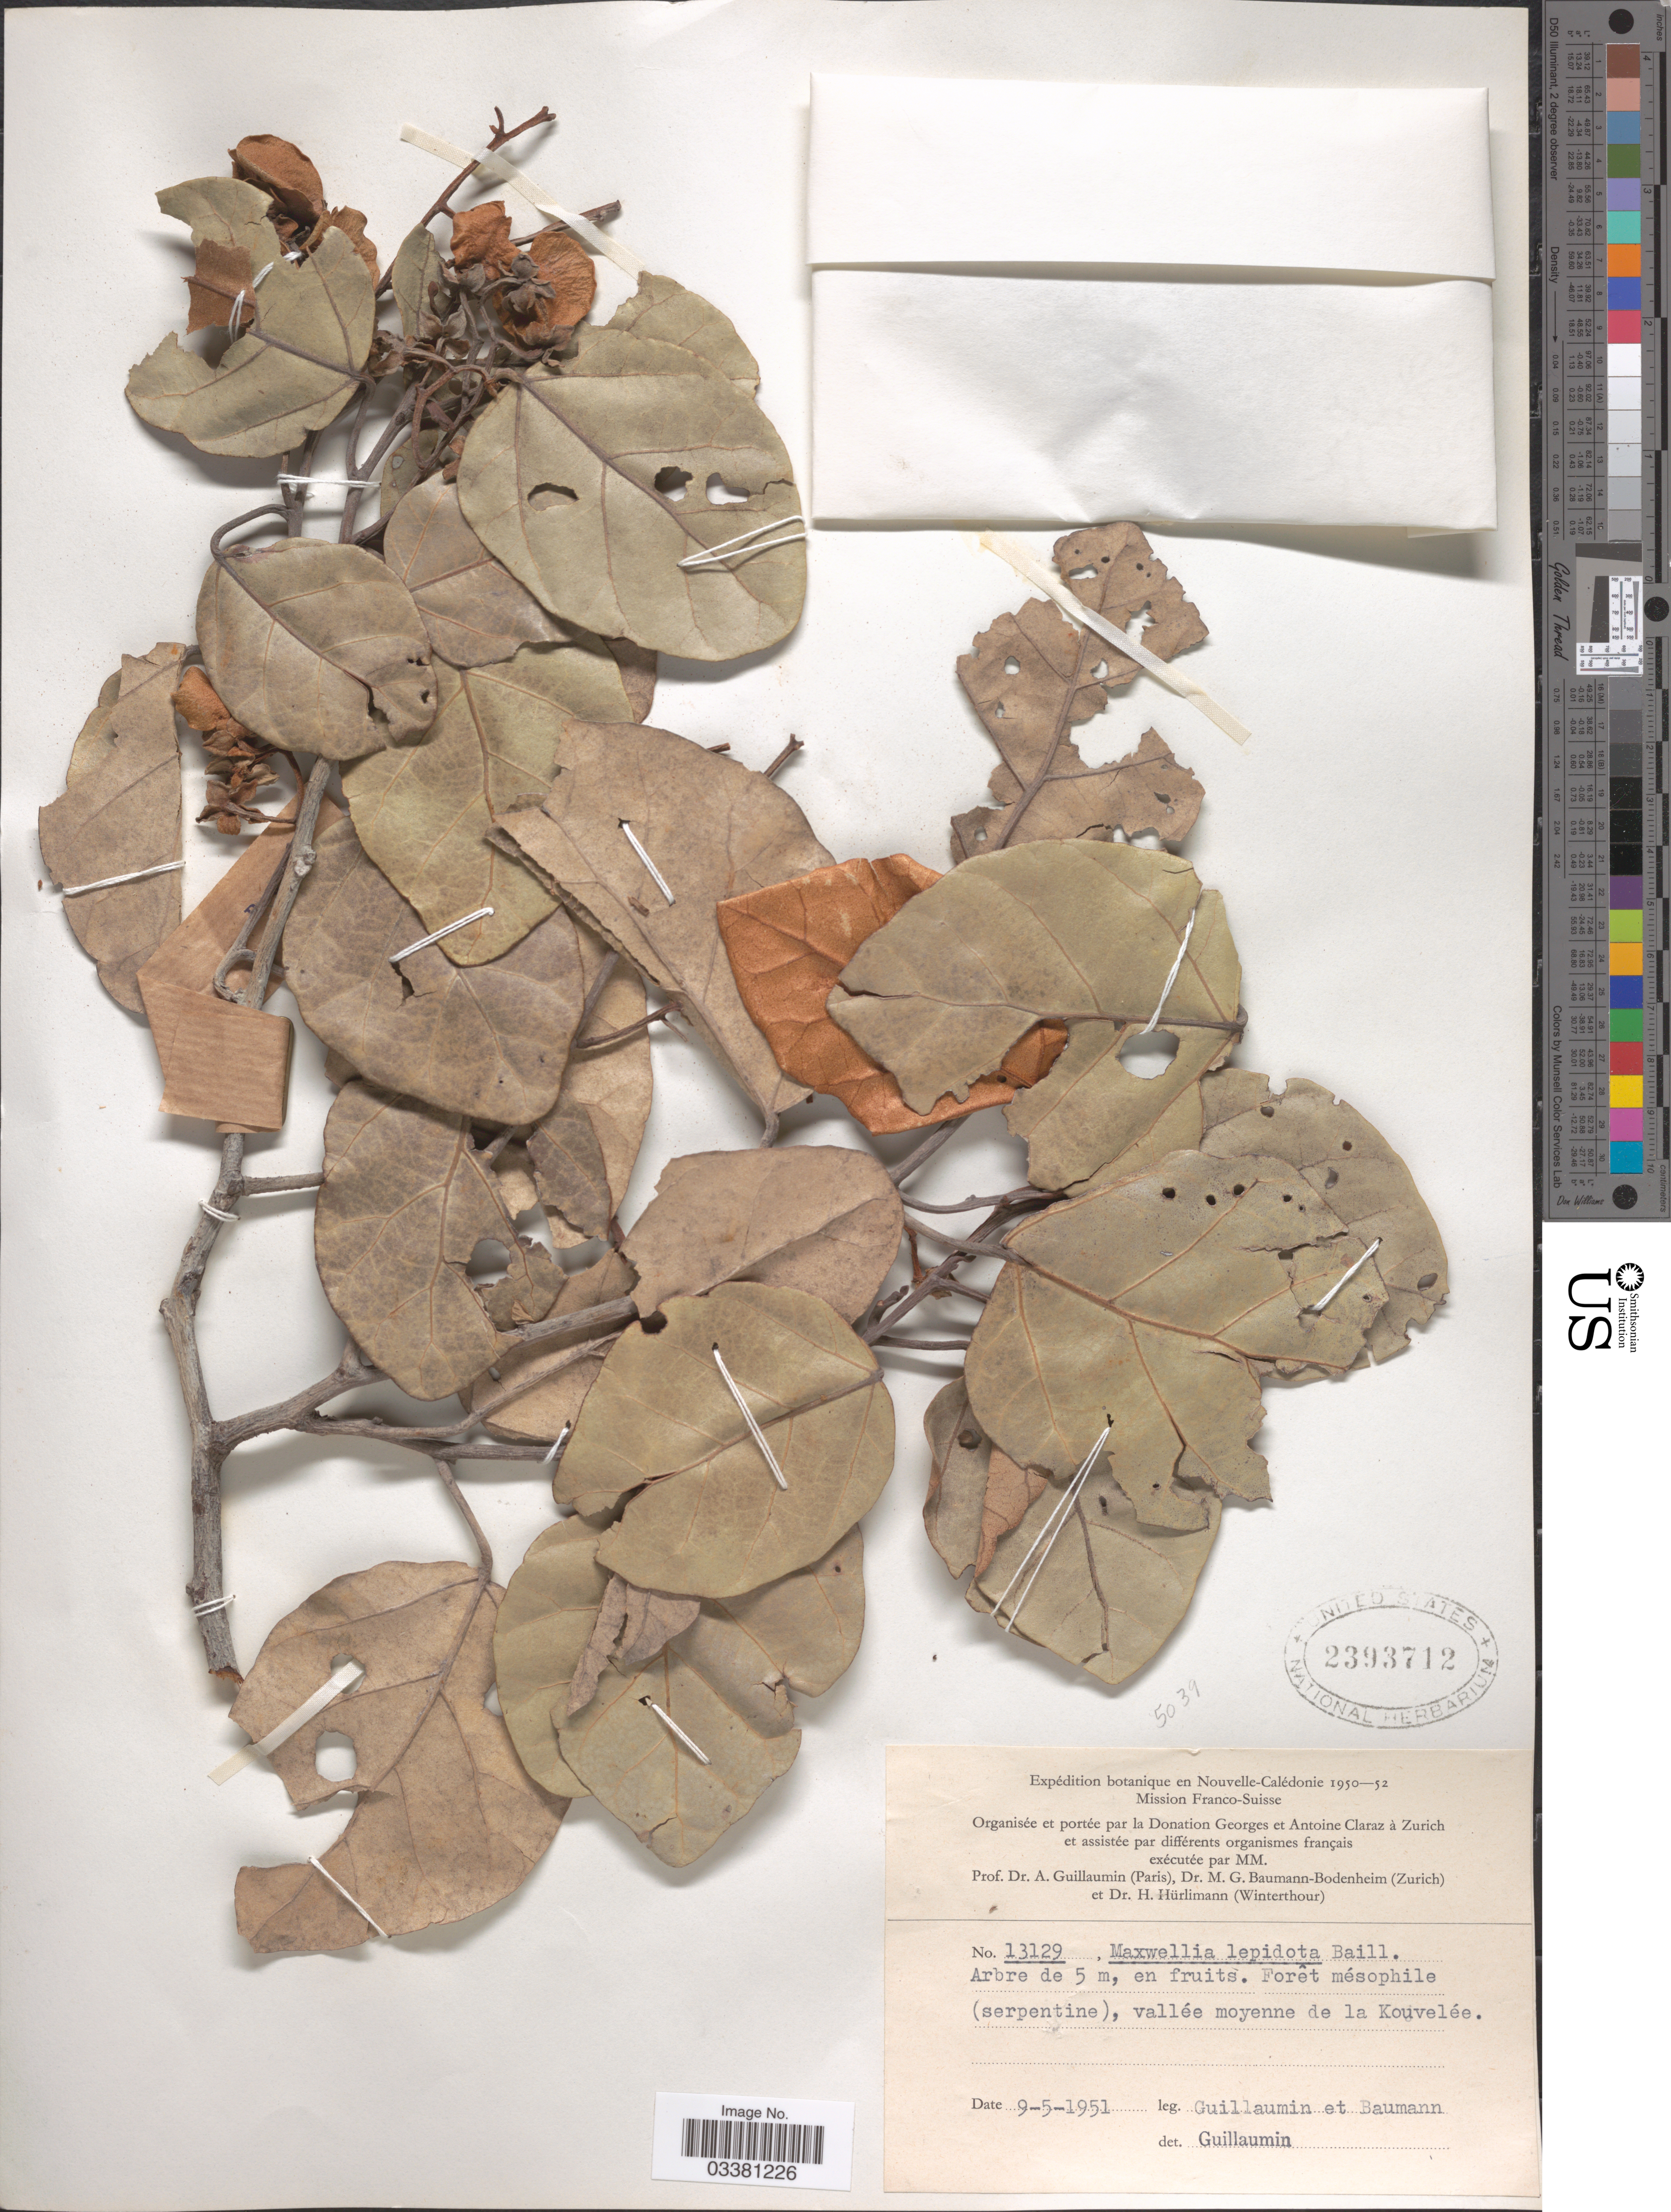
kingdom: Plantae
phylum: Tracheophyta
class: Magnoliopsida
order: Malvales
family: Malvaceae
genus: Maxwellia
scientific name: Maxwellia lepidota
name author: Baill.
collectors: A. Guillaumin & M. G. Baumann-Bodenheim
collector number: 13129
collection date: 1951-05-09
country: New Caledonia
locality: Vallée moyenne de la Kouvelée.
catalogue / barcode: US 2393712